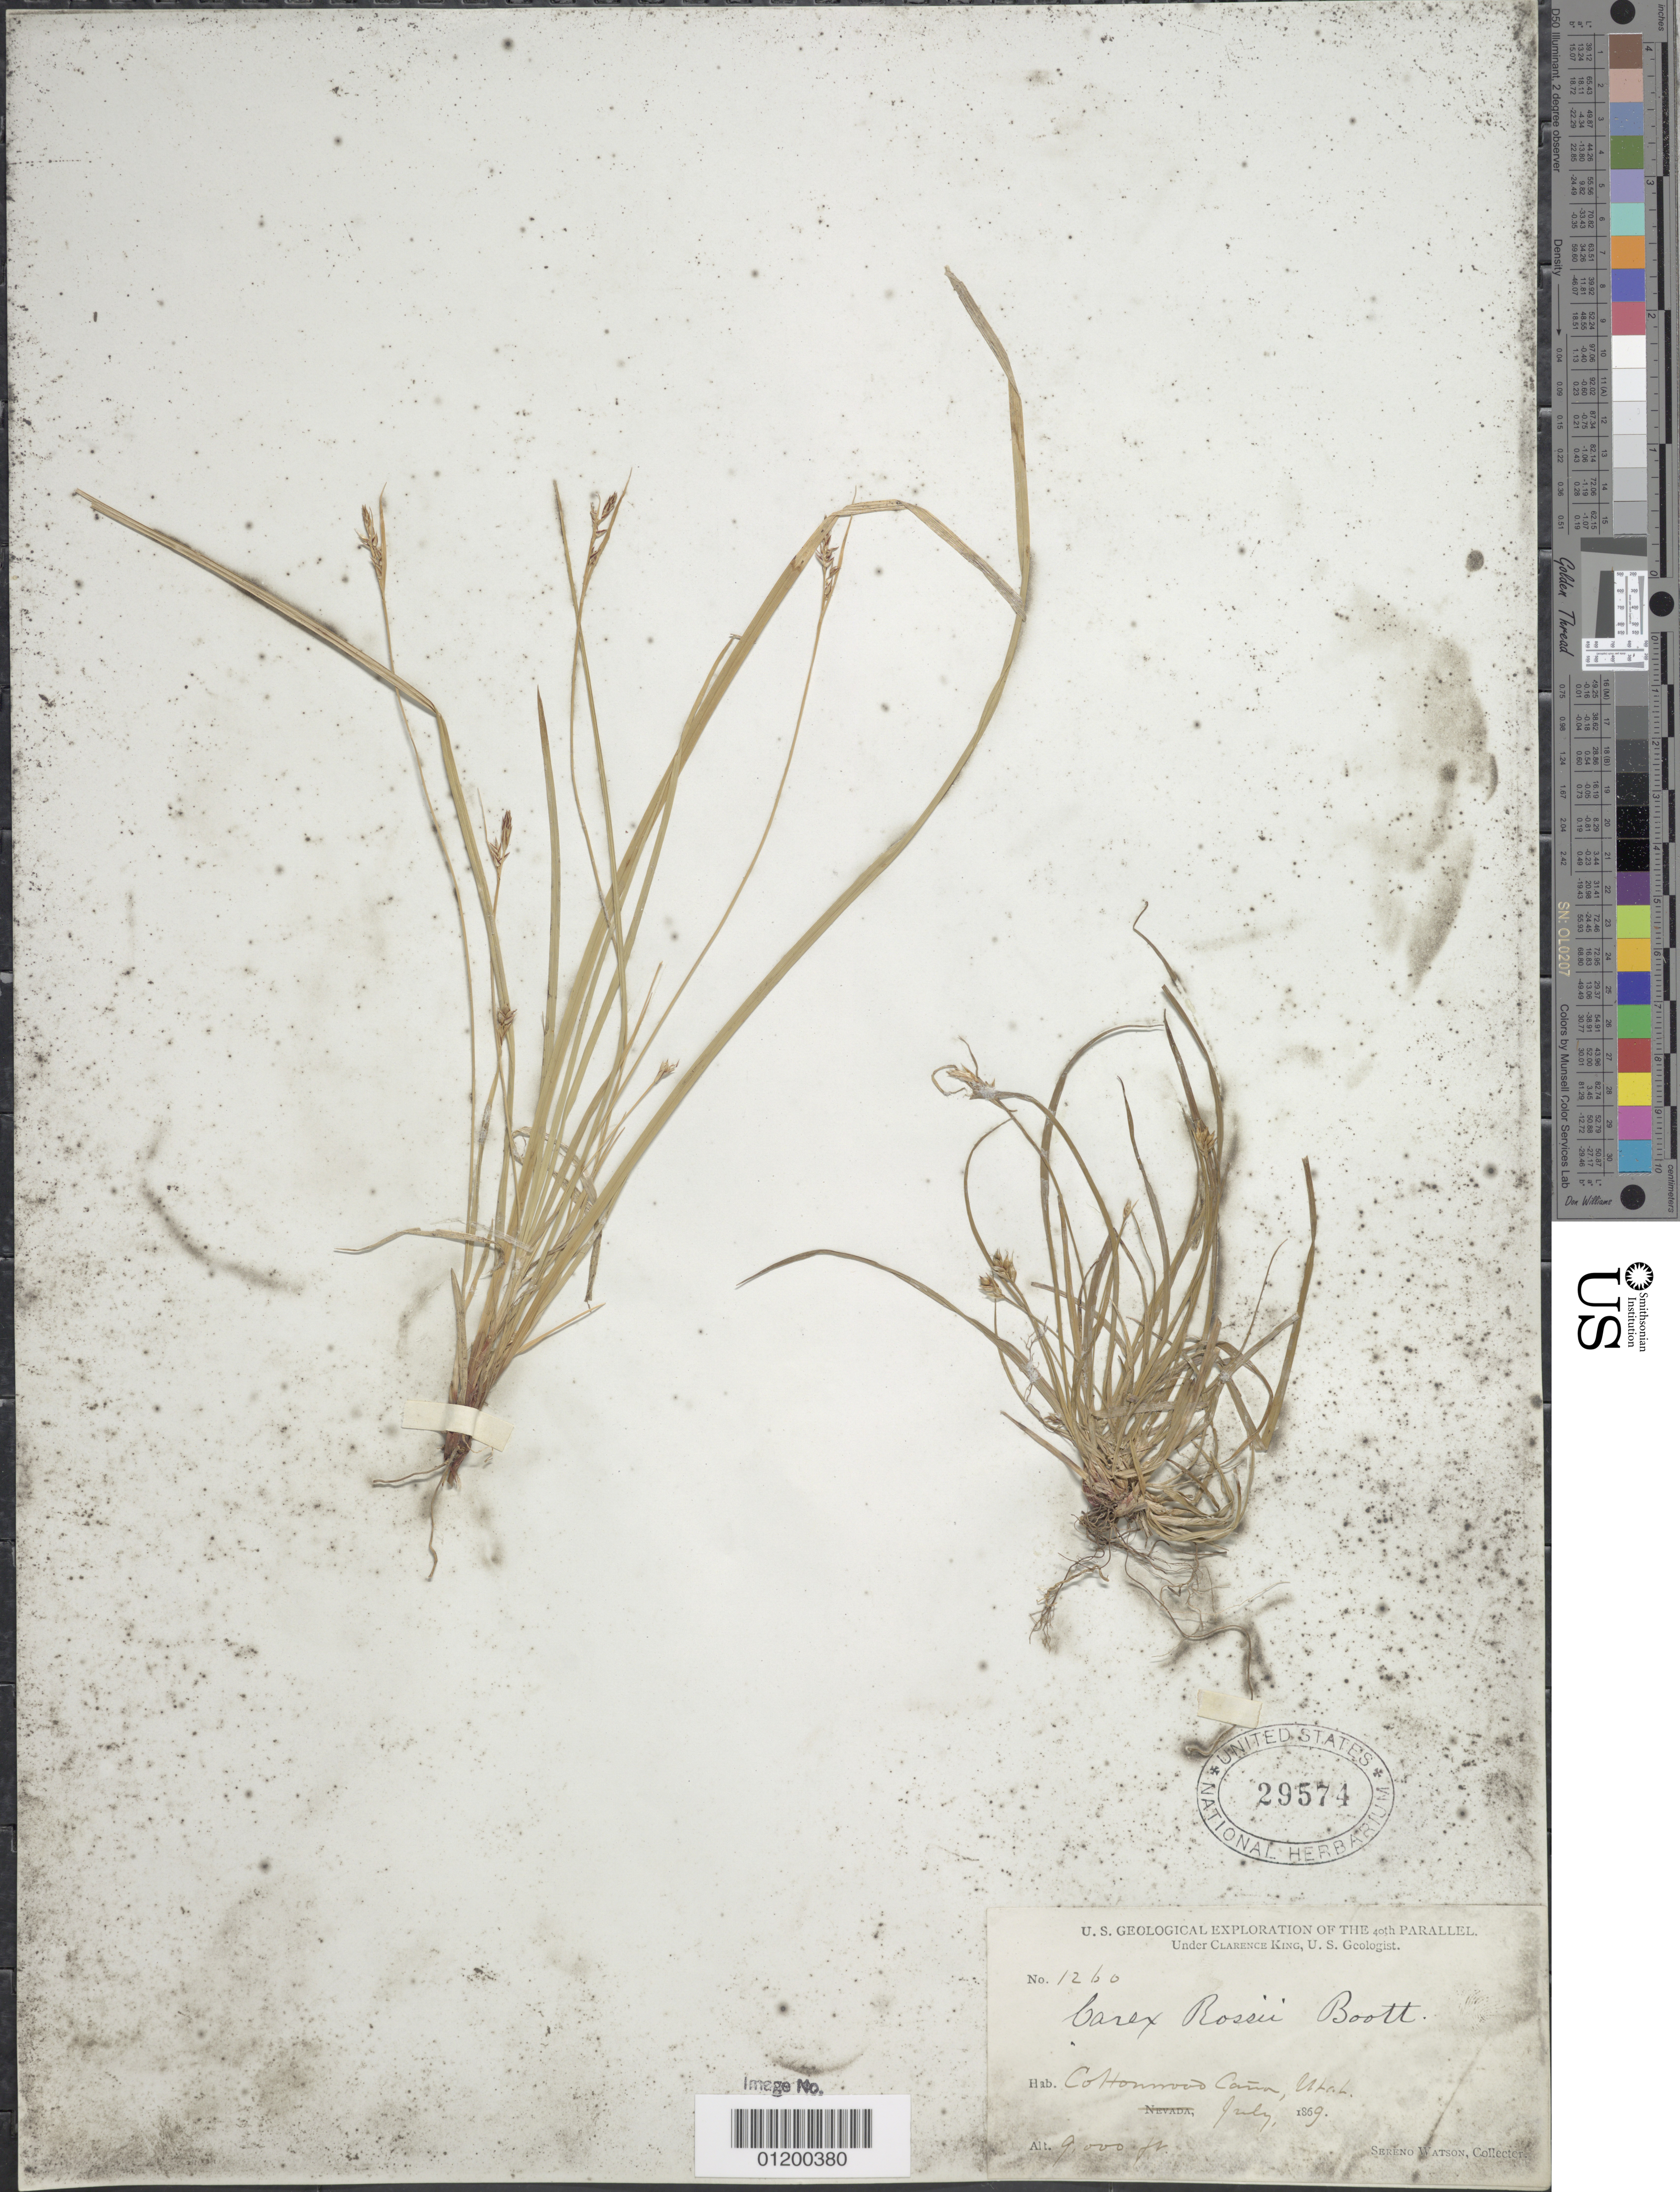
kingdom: Plantae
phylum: Tracheophyta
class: Liliopsida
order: Poales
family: Cyperaceae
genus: Carex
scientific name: Carex rossii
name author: Boott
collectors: S. Watson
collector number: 1260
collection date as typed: Jul 1869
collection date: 1869-07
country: United States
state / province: Utah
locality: Cottonwood Canyon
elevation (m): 2743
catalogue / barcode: US 29574